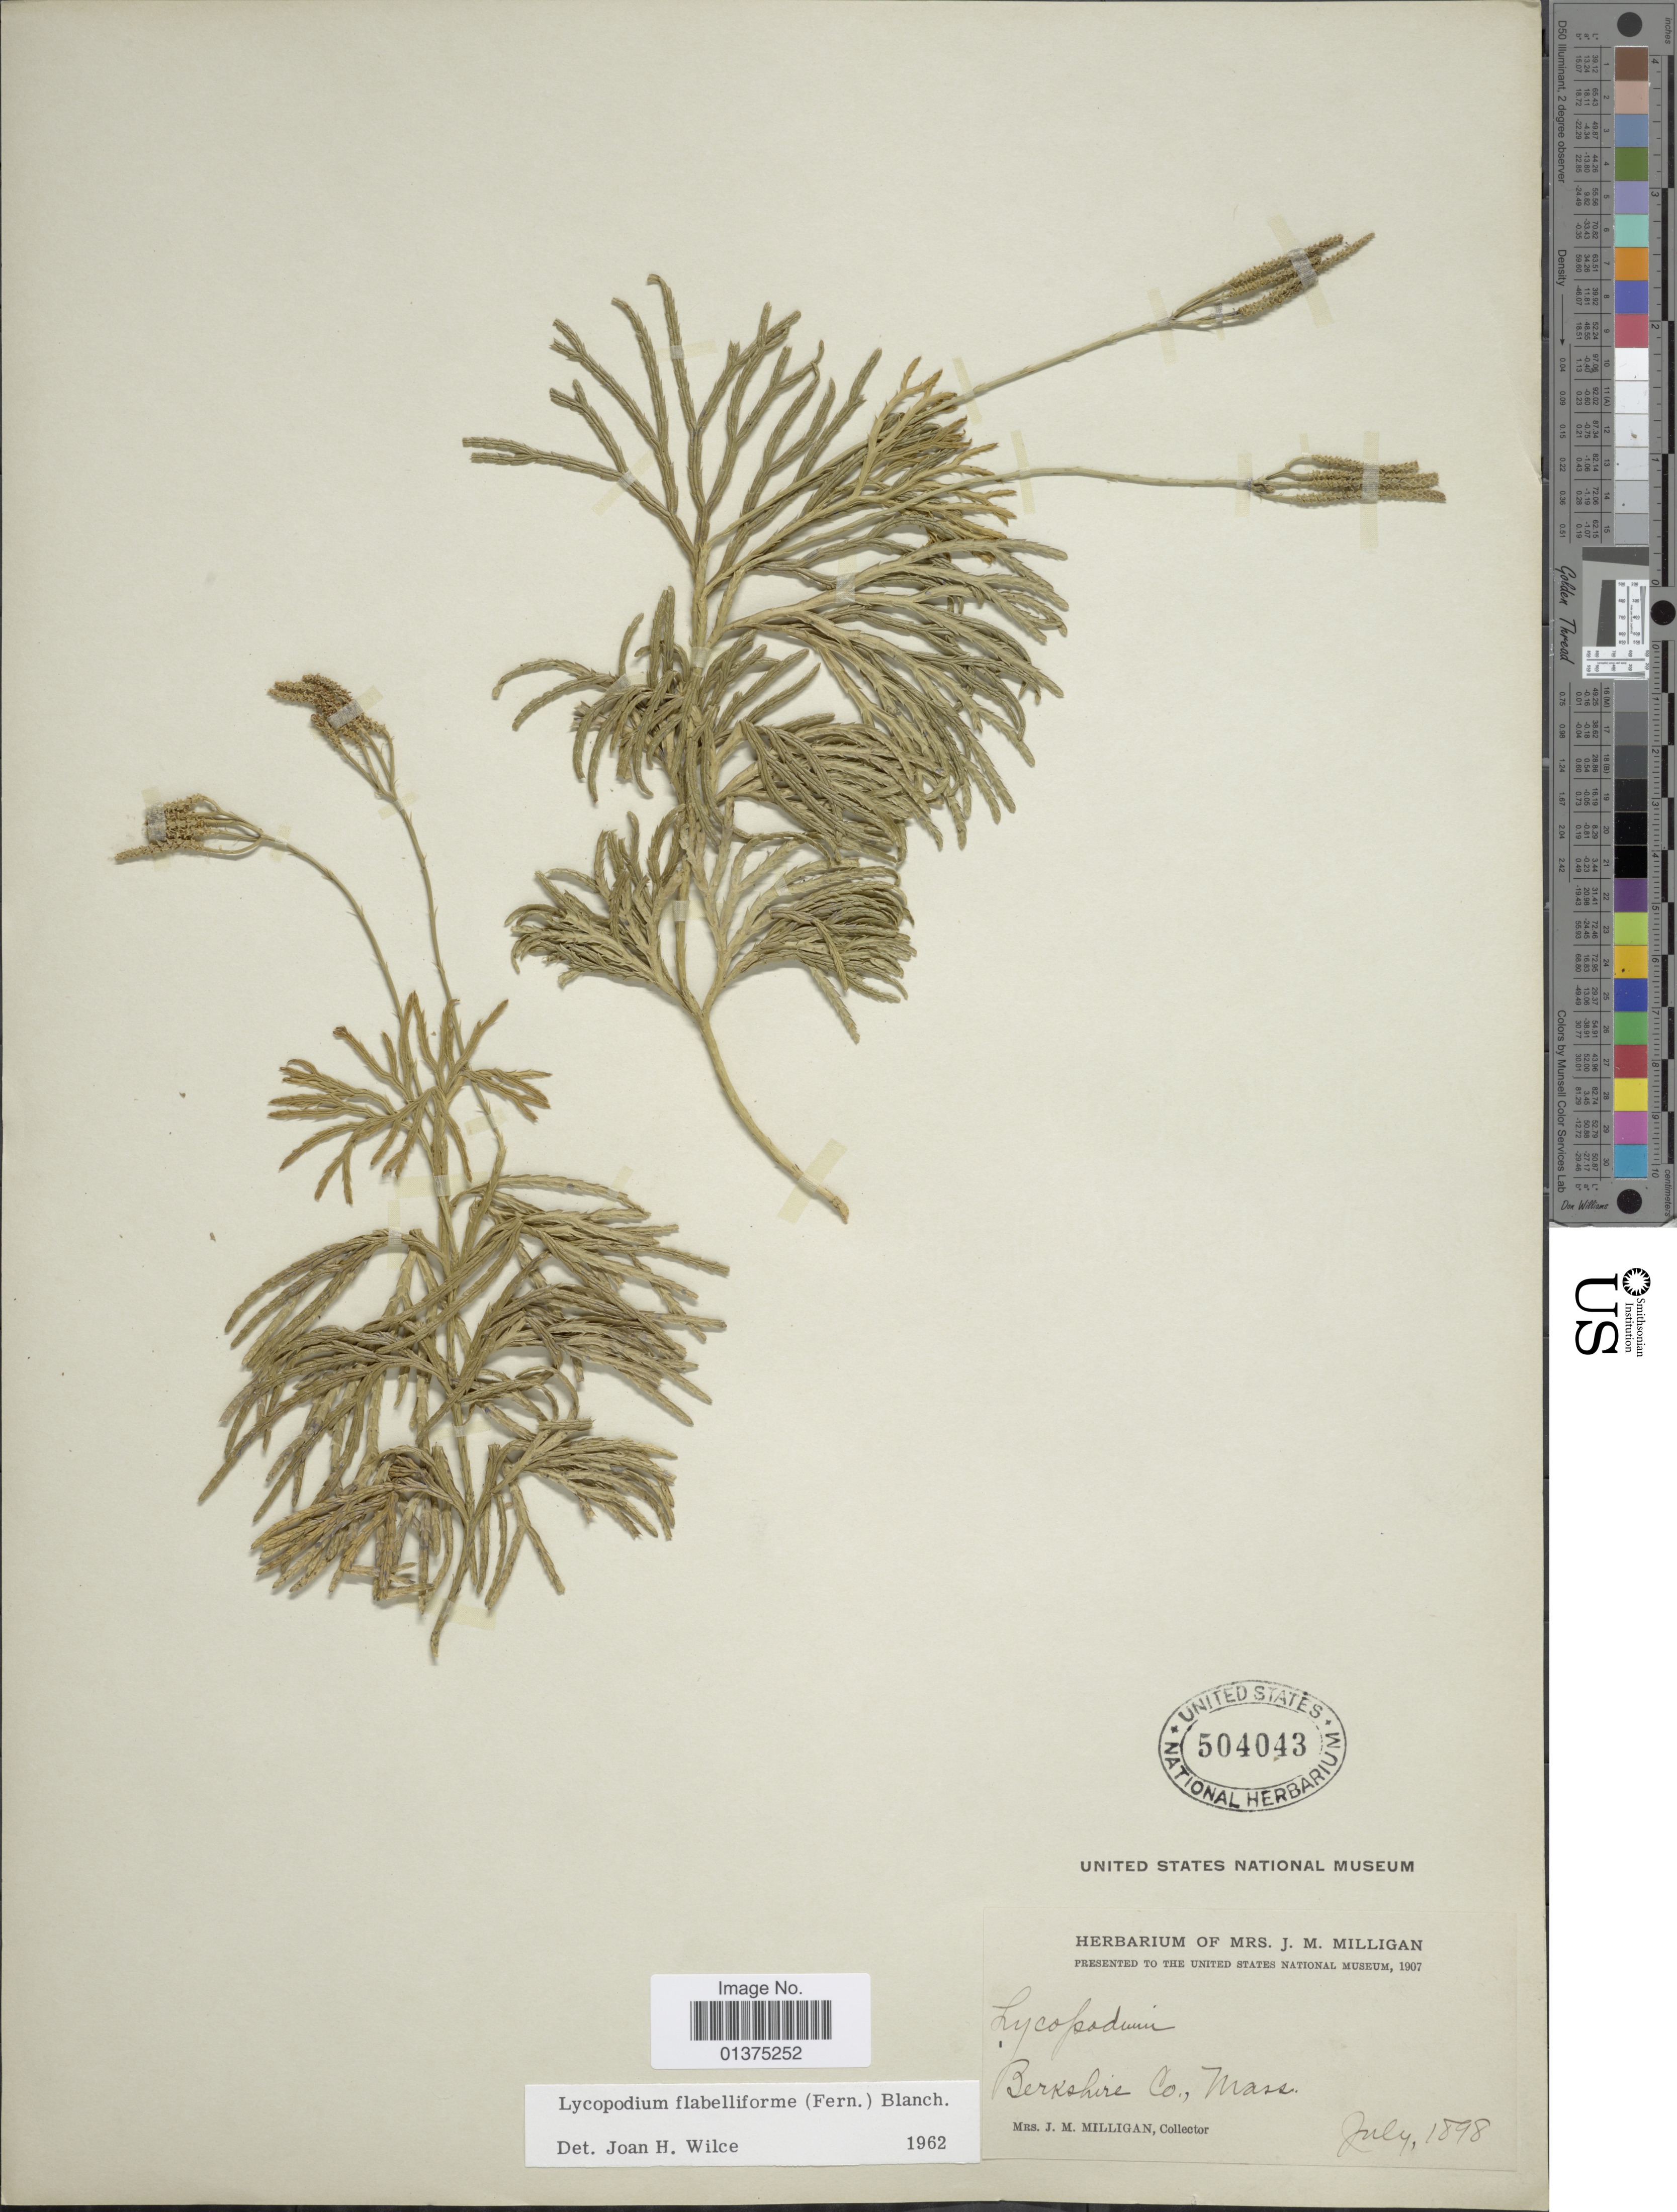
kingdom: Plantae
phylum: Tracheophyta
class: Lycopodiopsida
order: Lycopodiales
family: Lycopodiaceae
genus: Diphasiastrum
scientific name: Diphasiastrum digitatum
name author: (Dill. ex A. Braun) Holub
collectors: J. M. Milligan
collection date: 1898-07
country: United States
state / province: Massachusetts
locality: Berkshire Co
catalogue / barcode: US 504043